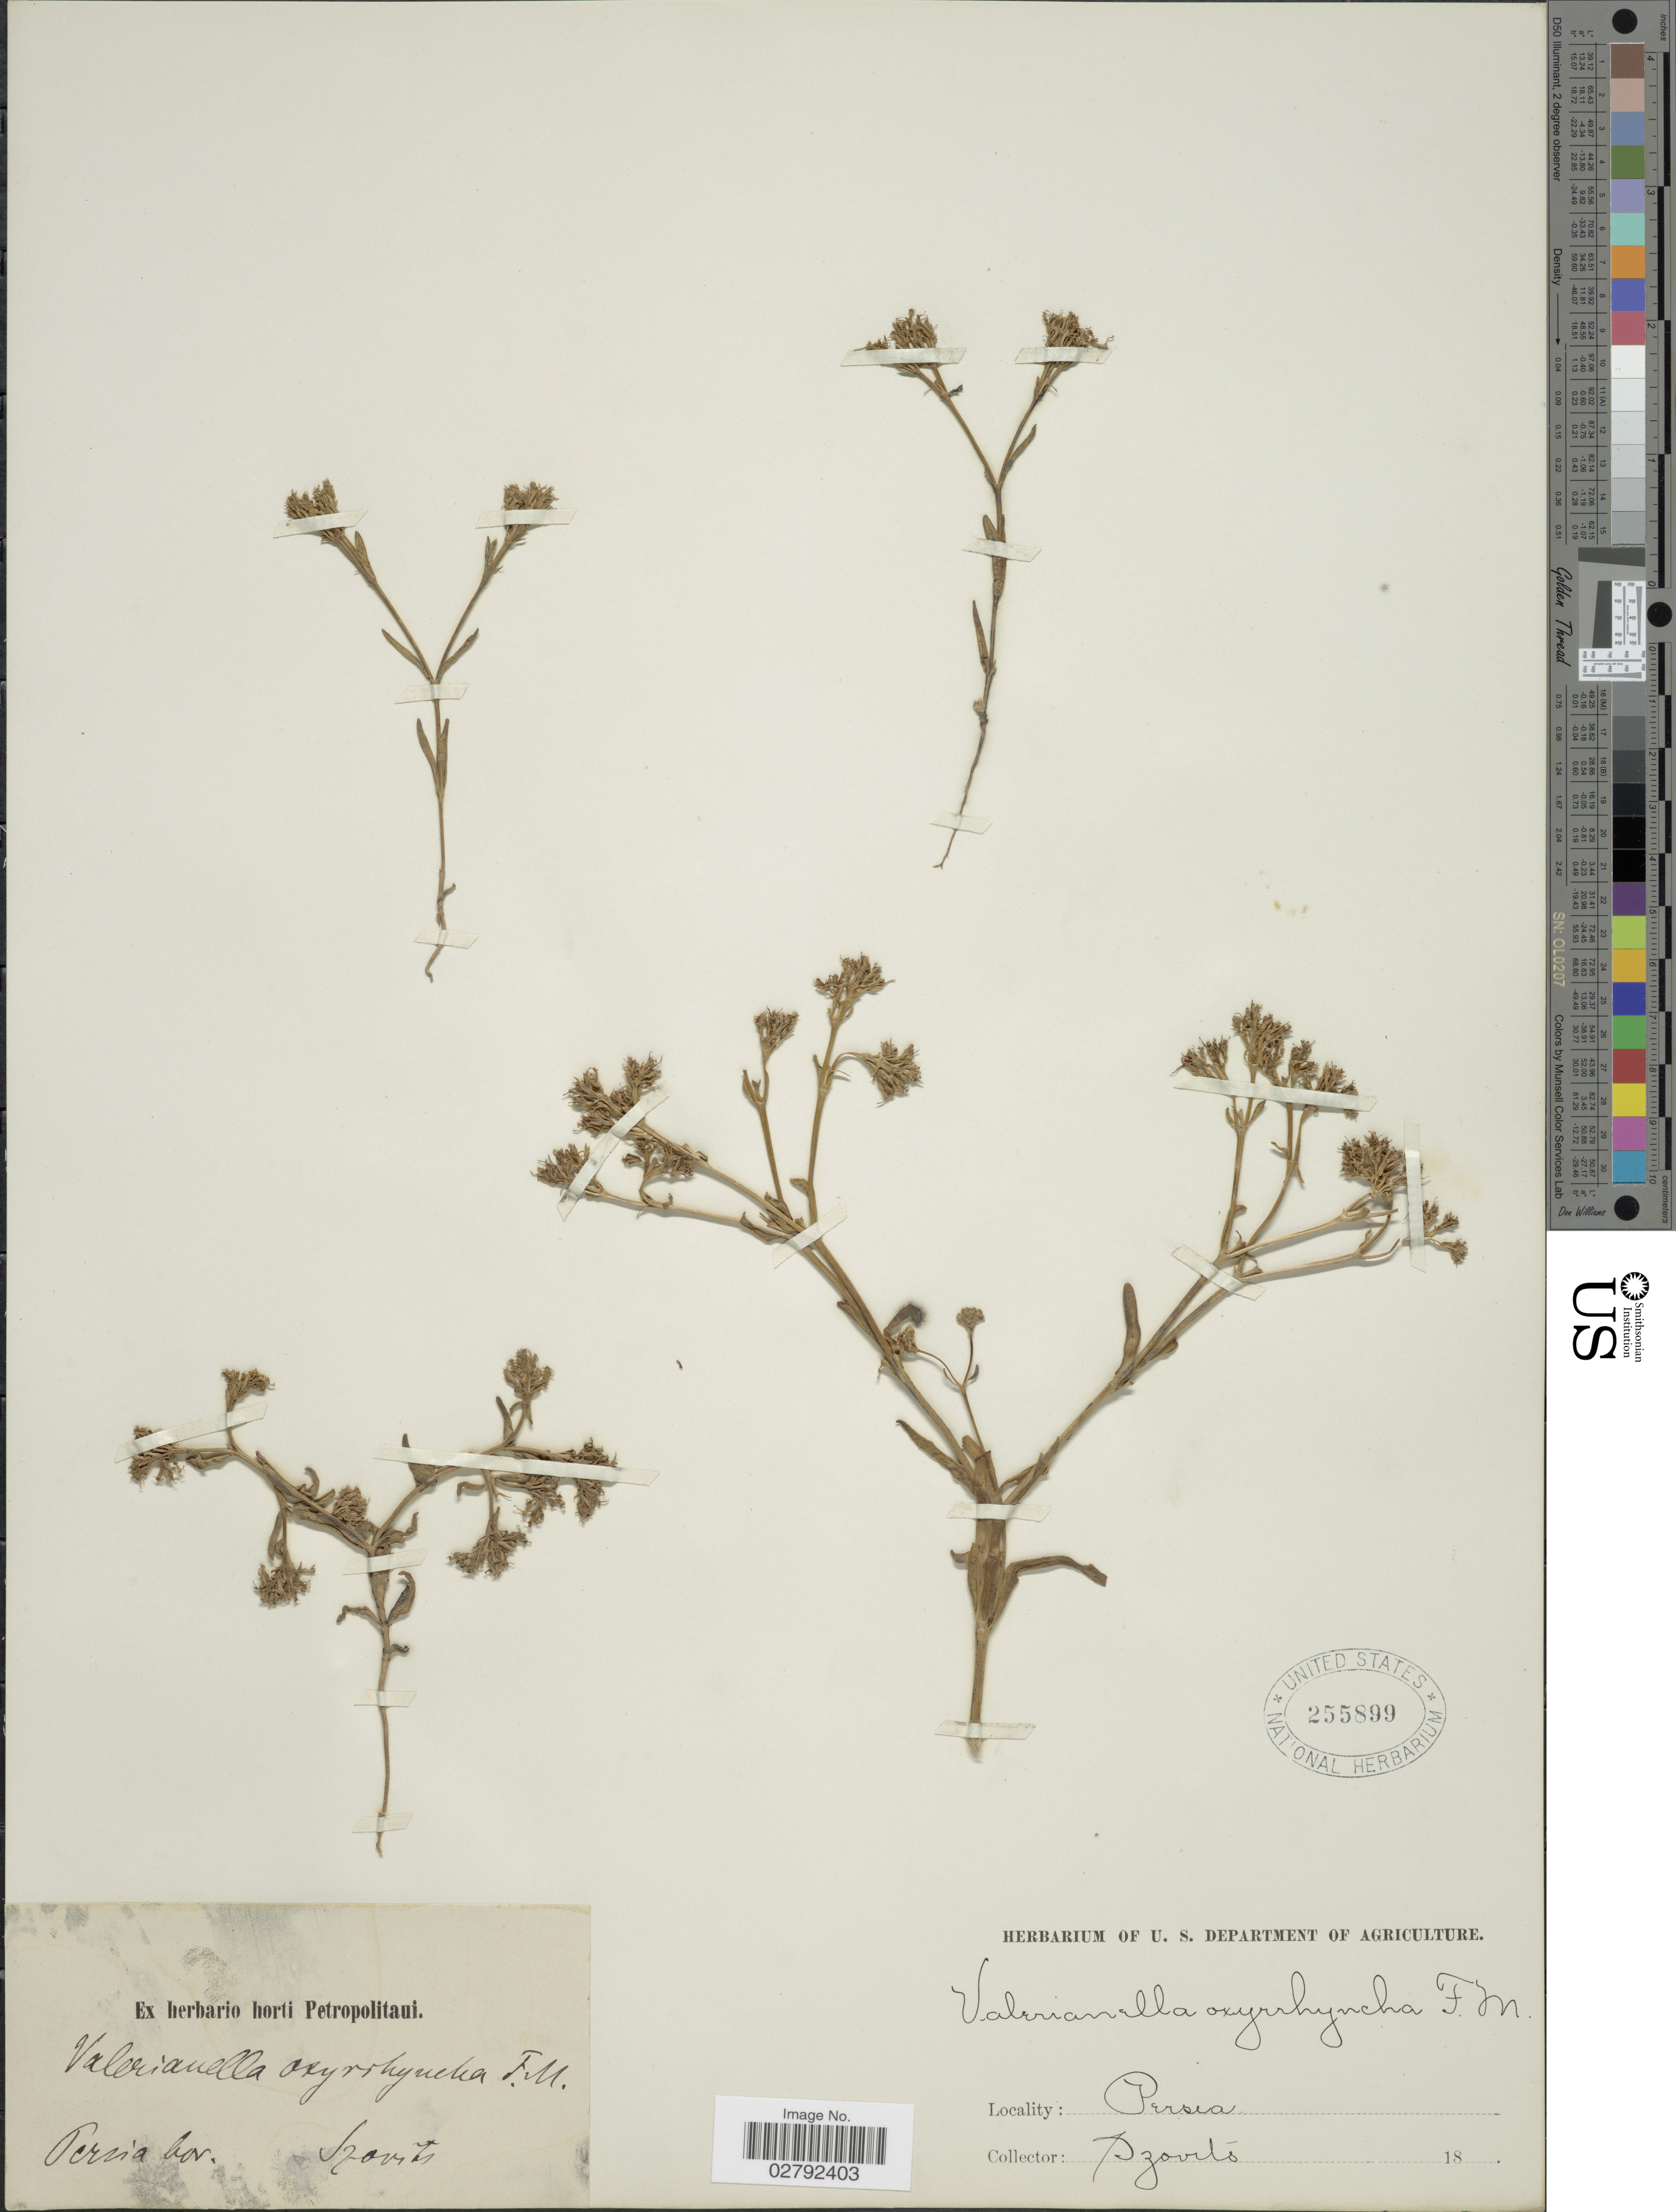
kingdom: Plantae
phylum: Tracheophyta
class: Magnoliopsida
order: Dipsacales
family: Caprifoliaceae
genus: Valerianella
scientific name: Valerianella oxyrhyncha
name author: Fisch. & C.A. Mey.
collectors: Szovits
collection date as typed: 18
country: Iran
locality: Persia bor. [interpreted]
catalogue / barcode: US 255899